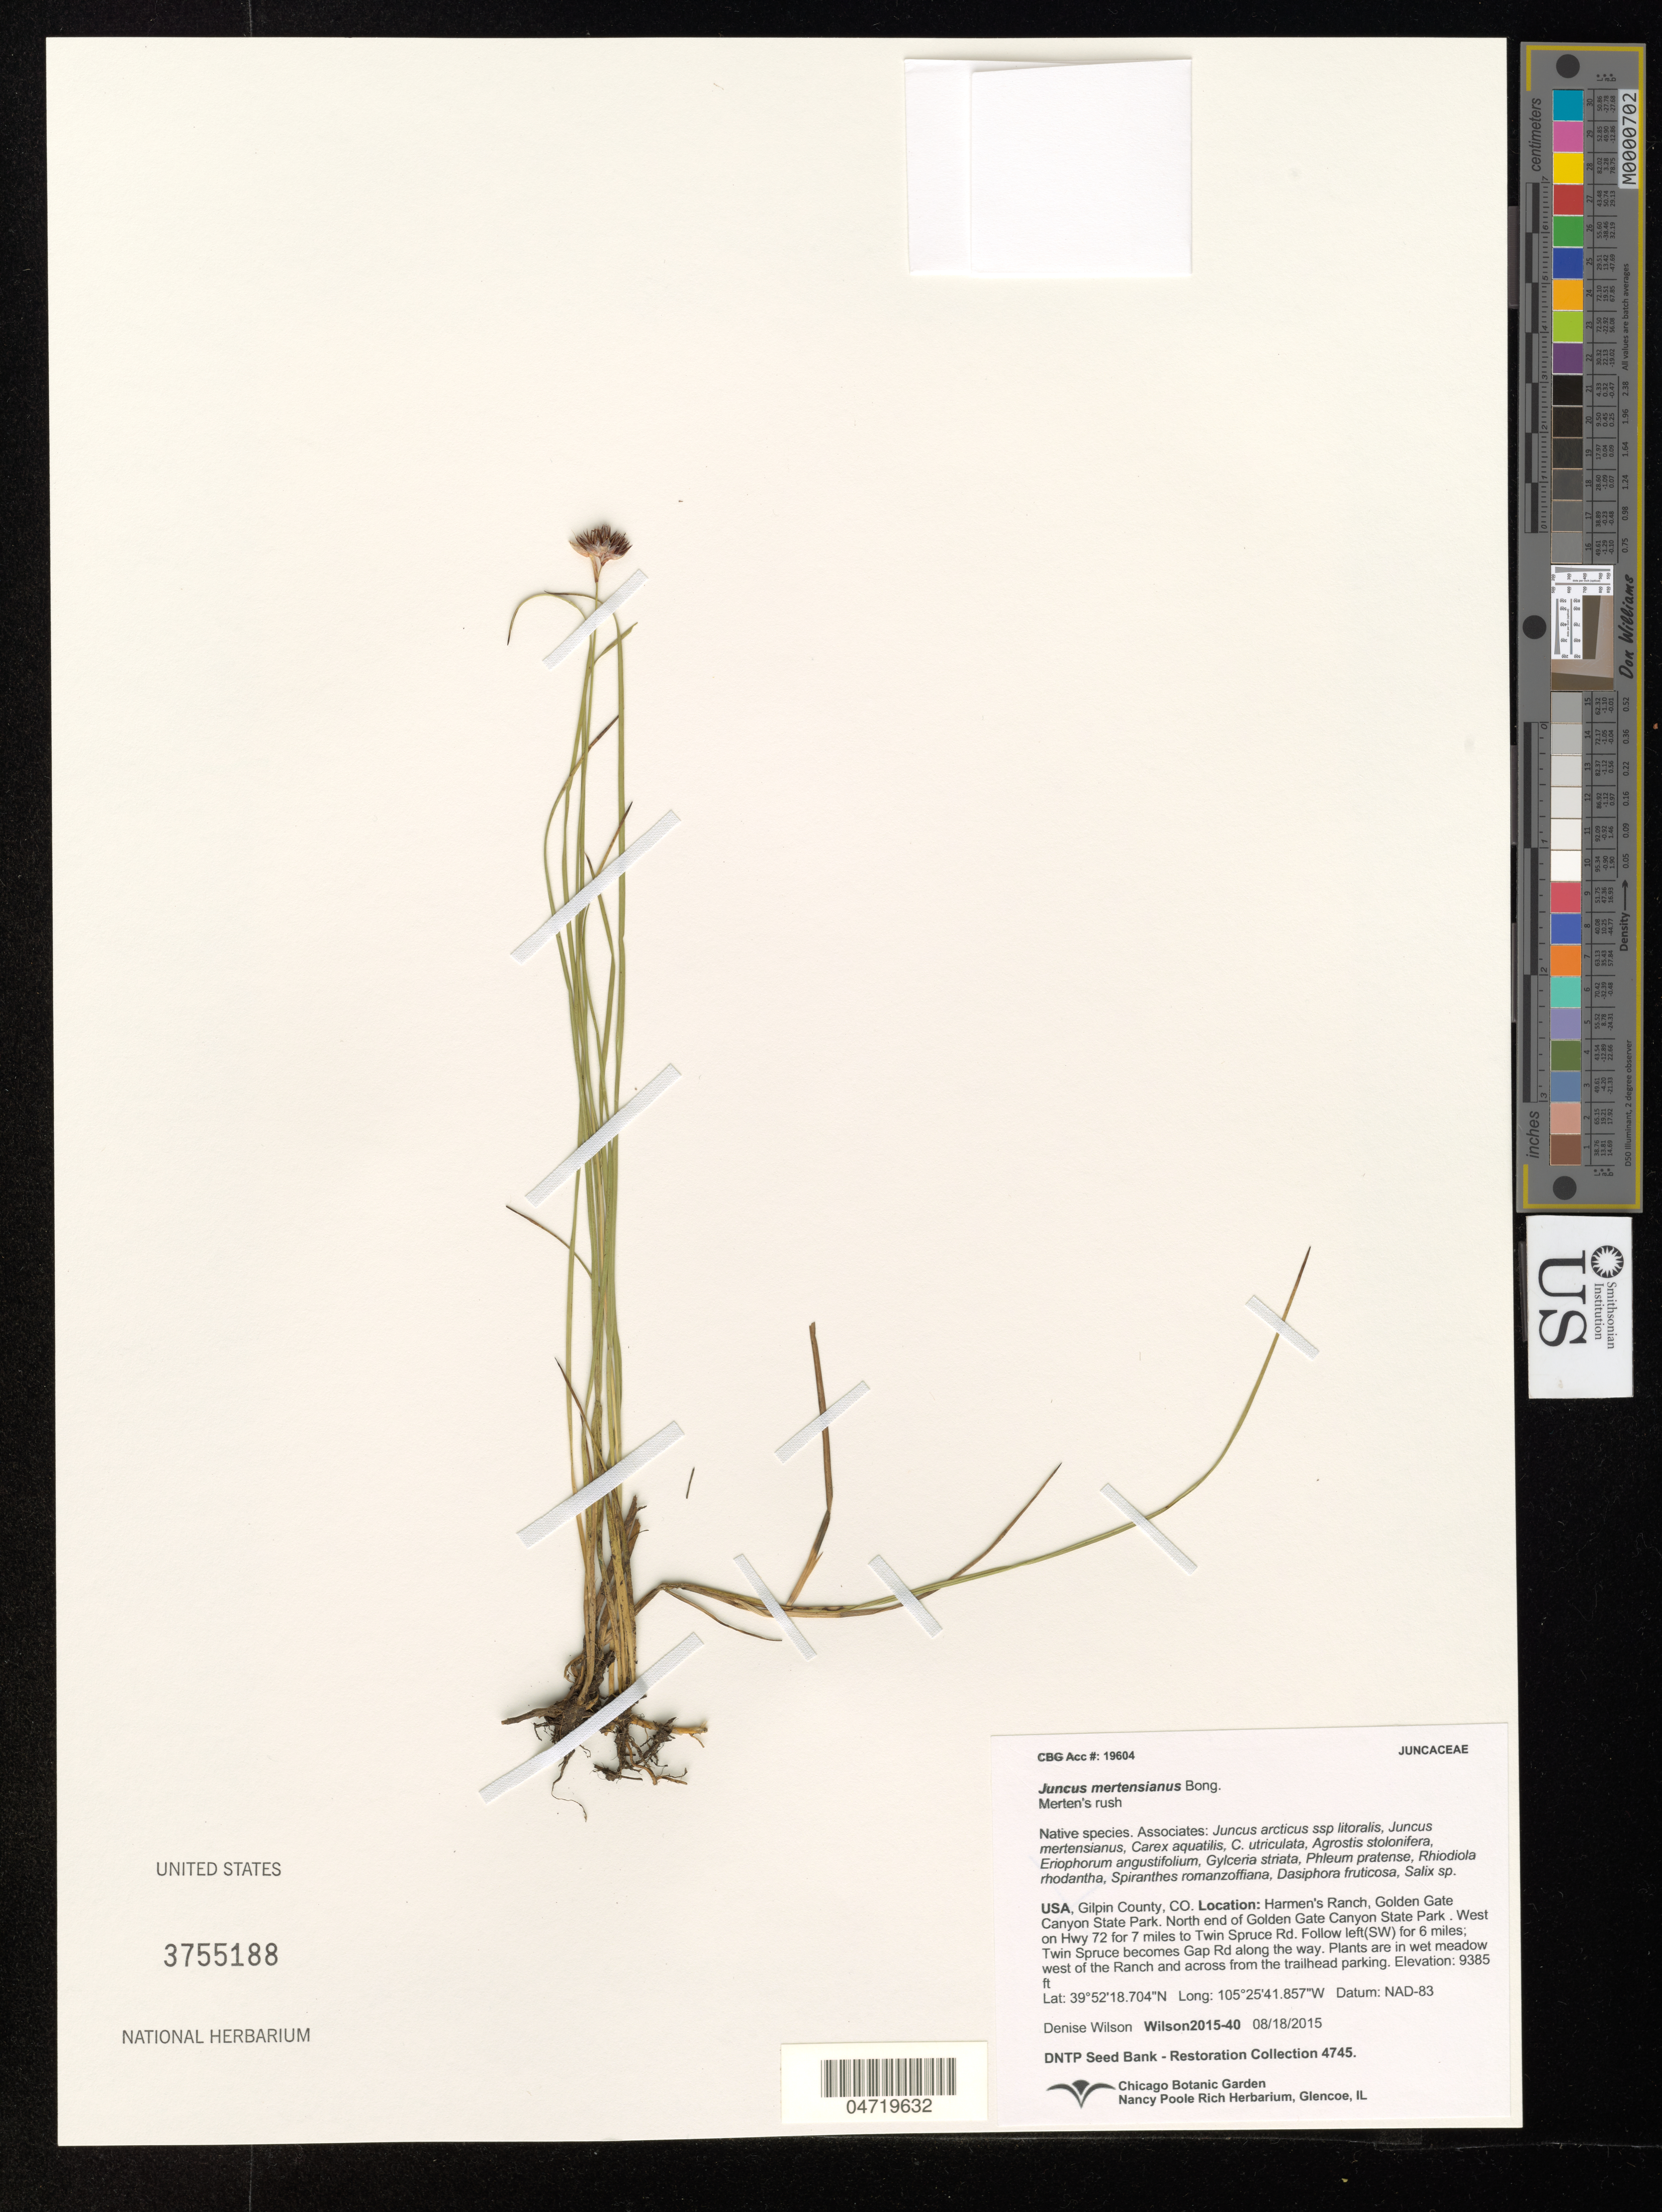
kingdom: Plantae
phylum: Tracheophyta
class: Liliopsida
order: Poales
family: Juncaceae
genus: Juncus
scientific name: Juncus mertensianus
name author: Bong.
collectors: D. Wilson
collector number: Wilson2015-40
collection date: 2015-08-18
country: United States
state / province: Colorado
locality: Gilpin County, Co. Harmen's Ranch, Golden Gate Canyon State Park. North end of Golden Gate Canyon State Park. West on Hwy 72 for 7 miles to Twin Spruce Rd. Follow left (SW) for 6 miles; Twin Spruce becomes Gap Rd along the way. Plants are in wet meadow west of the Ranch and across from the trailhead parking.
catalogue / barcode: US 3755188